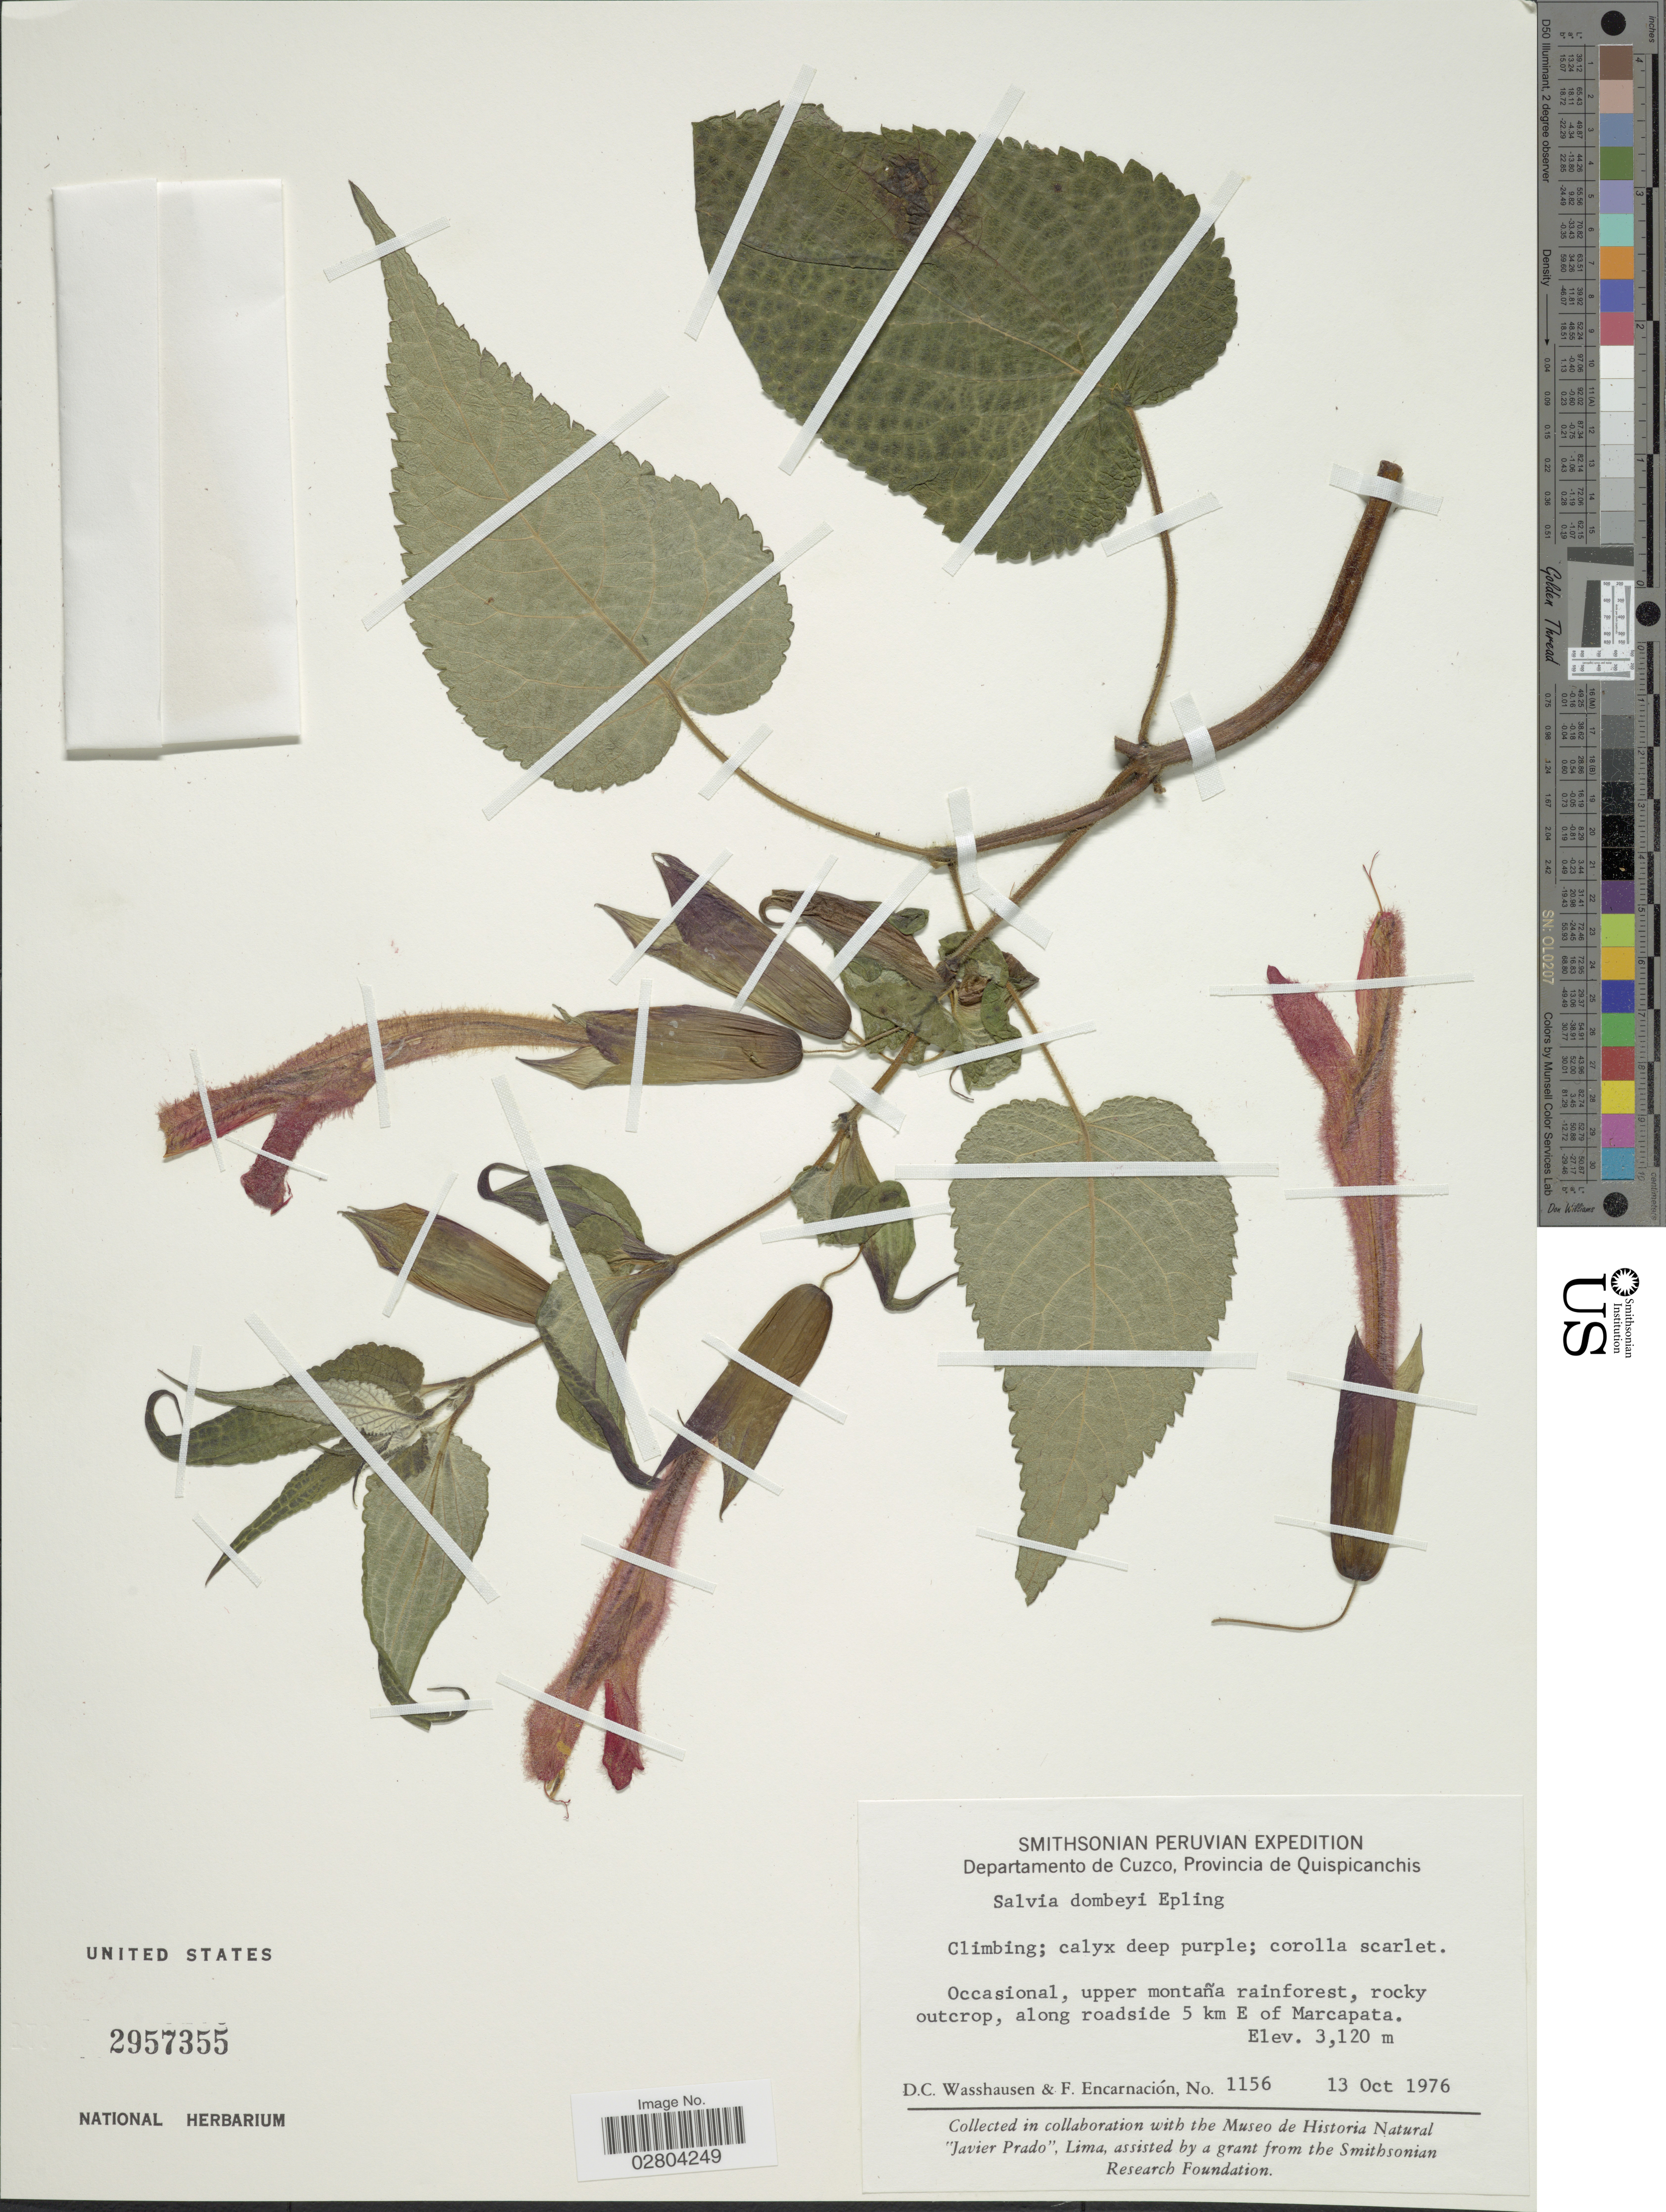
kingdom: Plantae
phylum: Tracheophyta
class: Magnoliopsida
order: Lamiales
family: Lamiaceae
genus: Salvia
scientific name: Salvia dombeyi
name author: Epling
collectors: D. C. Wasshausen & F. Encarnación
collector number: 1156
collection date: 1976-10-13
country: Peru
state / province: Cusco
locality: Departamento de Cuzco, Provincia de Quispicanchis. upper montaña rainforest, rocky outcrop, along roadside 5 km E. of Marcapata.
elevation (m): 3120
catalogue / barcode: US 2957355